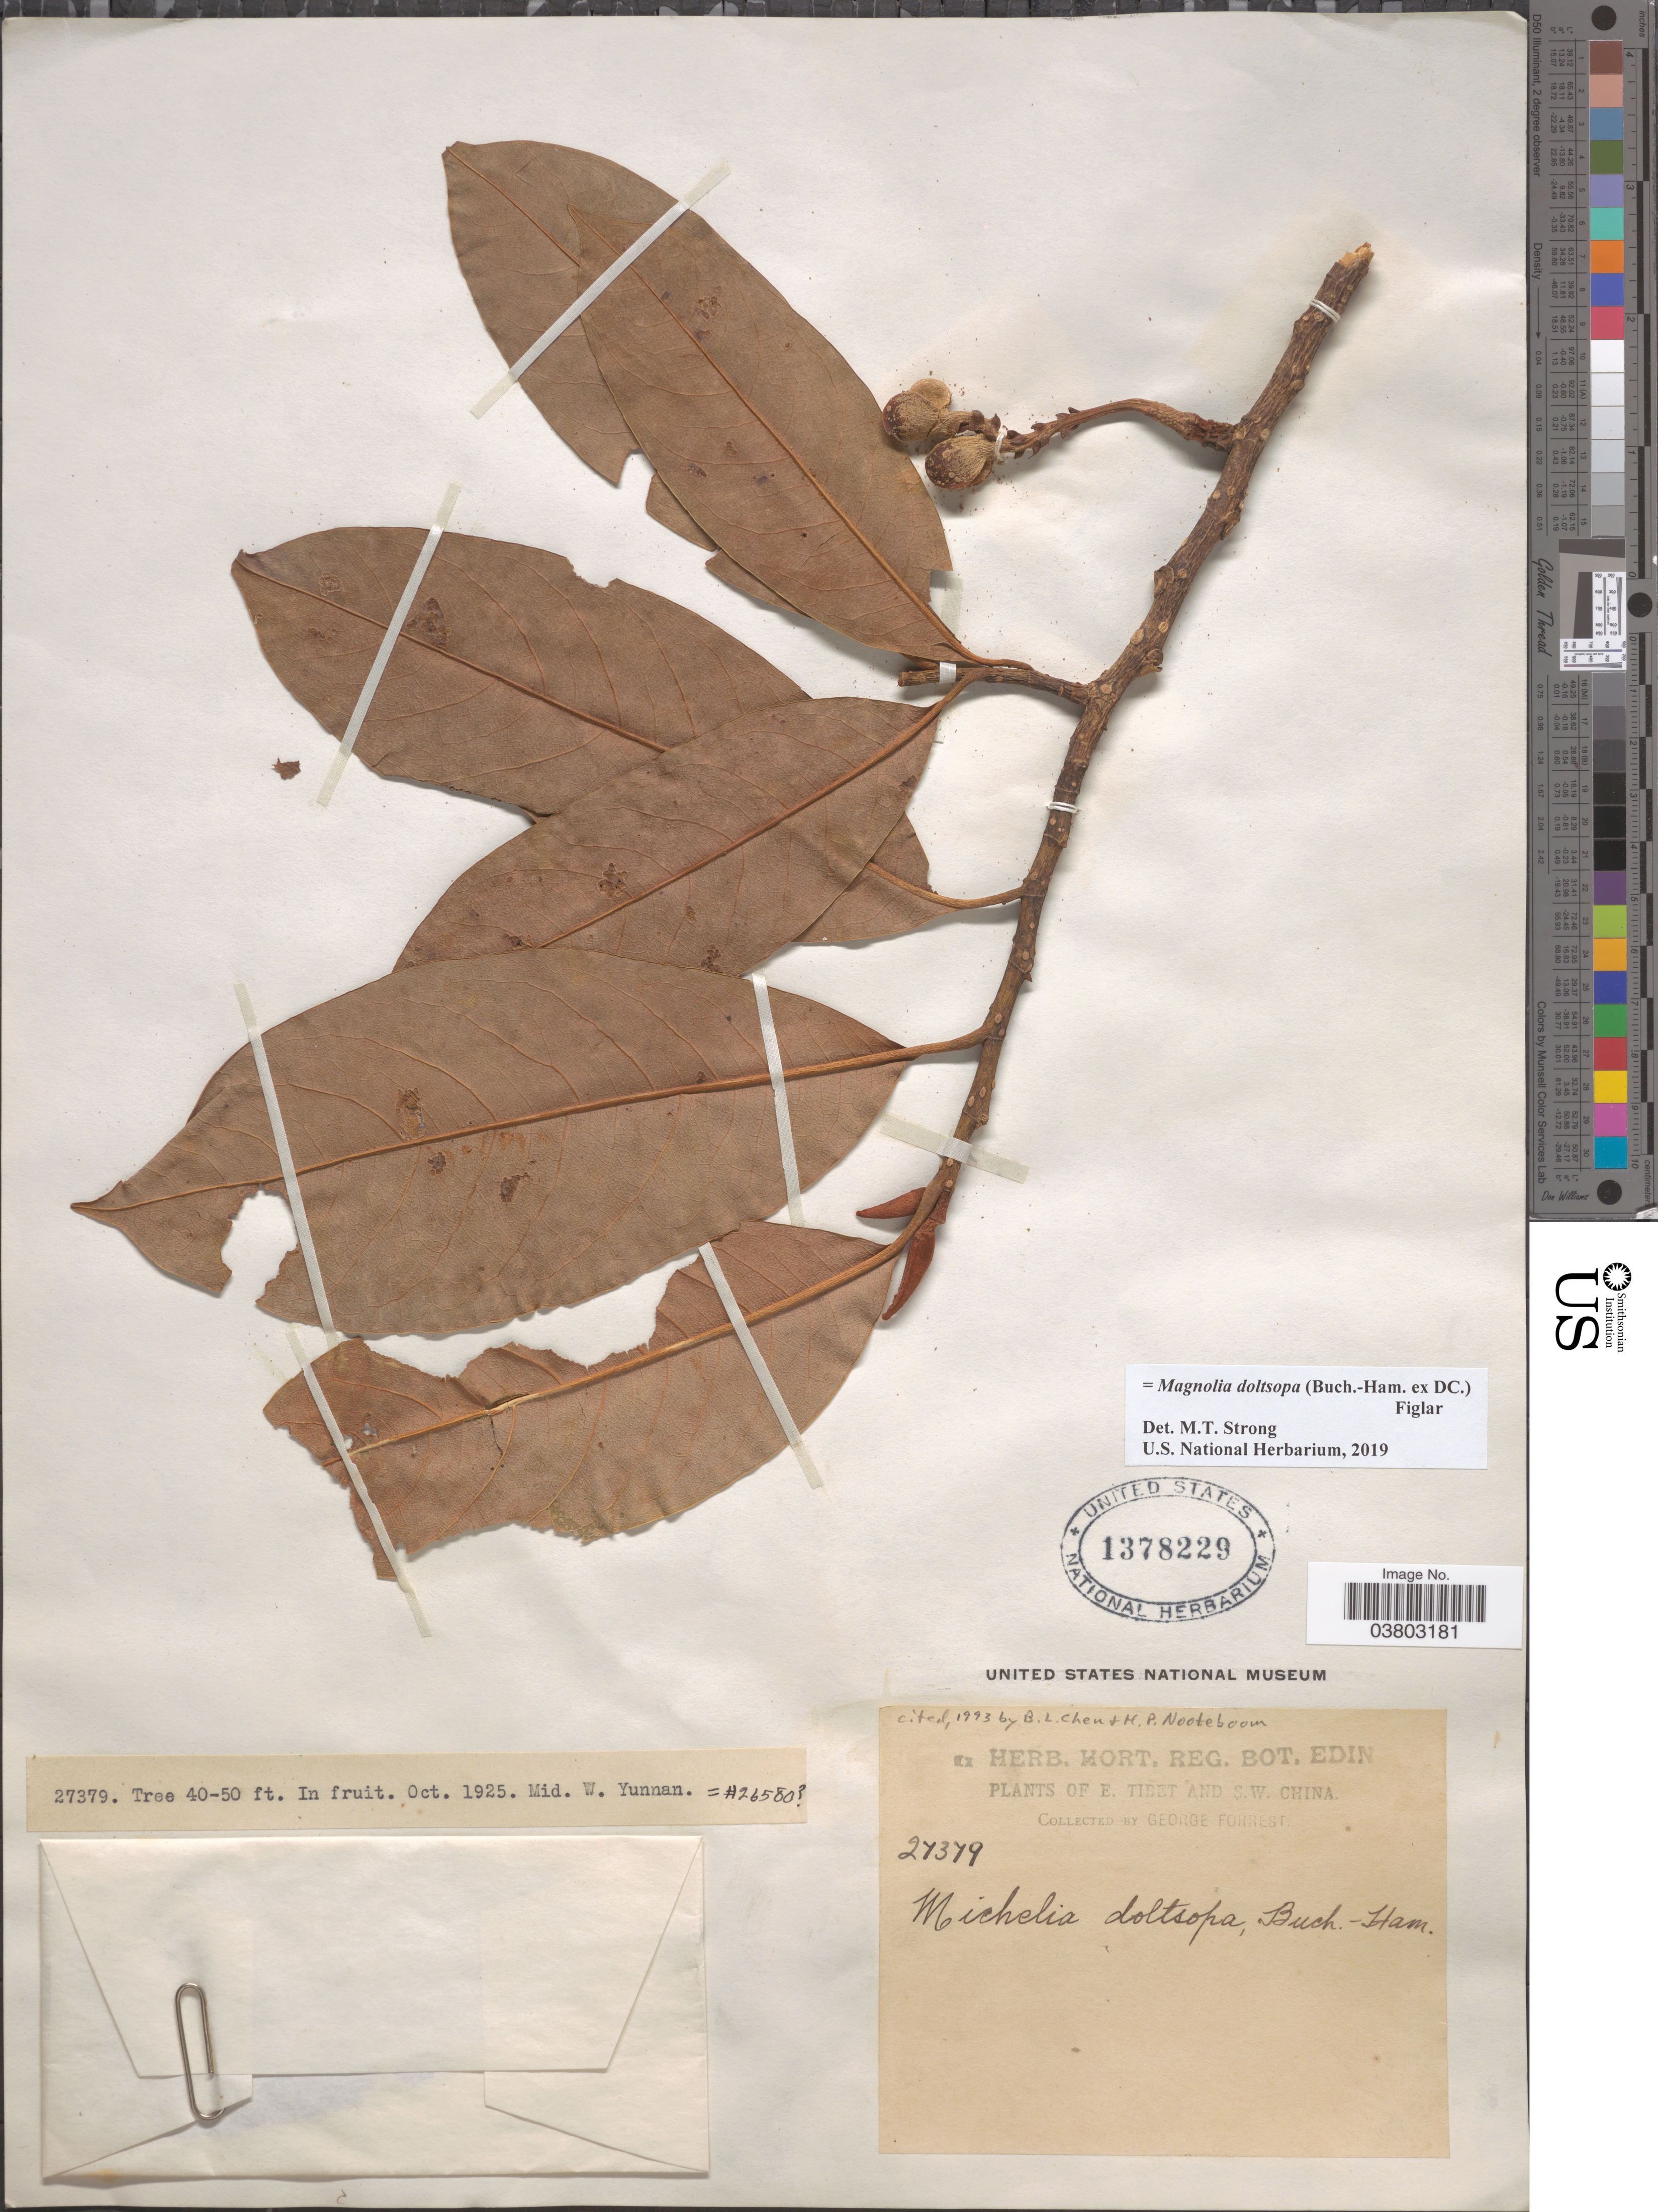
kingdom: Plantae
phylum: Tracheophyta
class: Magnoliopsida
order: Magnoliales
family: Magnoliaceae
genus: Magnolia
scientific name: Magnolia doltsopa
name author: (Buch.-Ham. ex DC.) Figlar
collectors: G. Forrest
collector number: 27379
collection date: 1925-10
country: China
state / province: Yunnan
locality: S.W. China. Mid. W. Yunnan.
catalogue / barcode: US 1378229